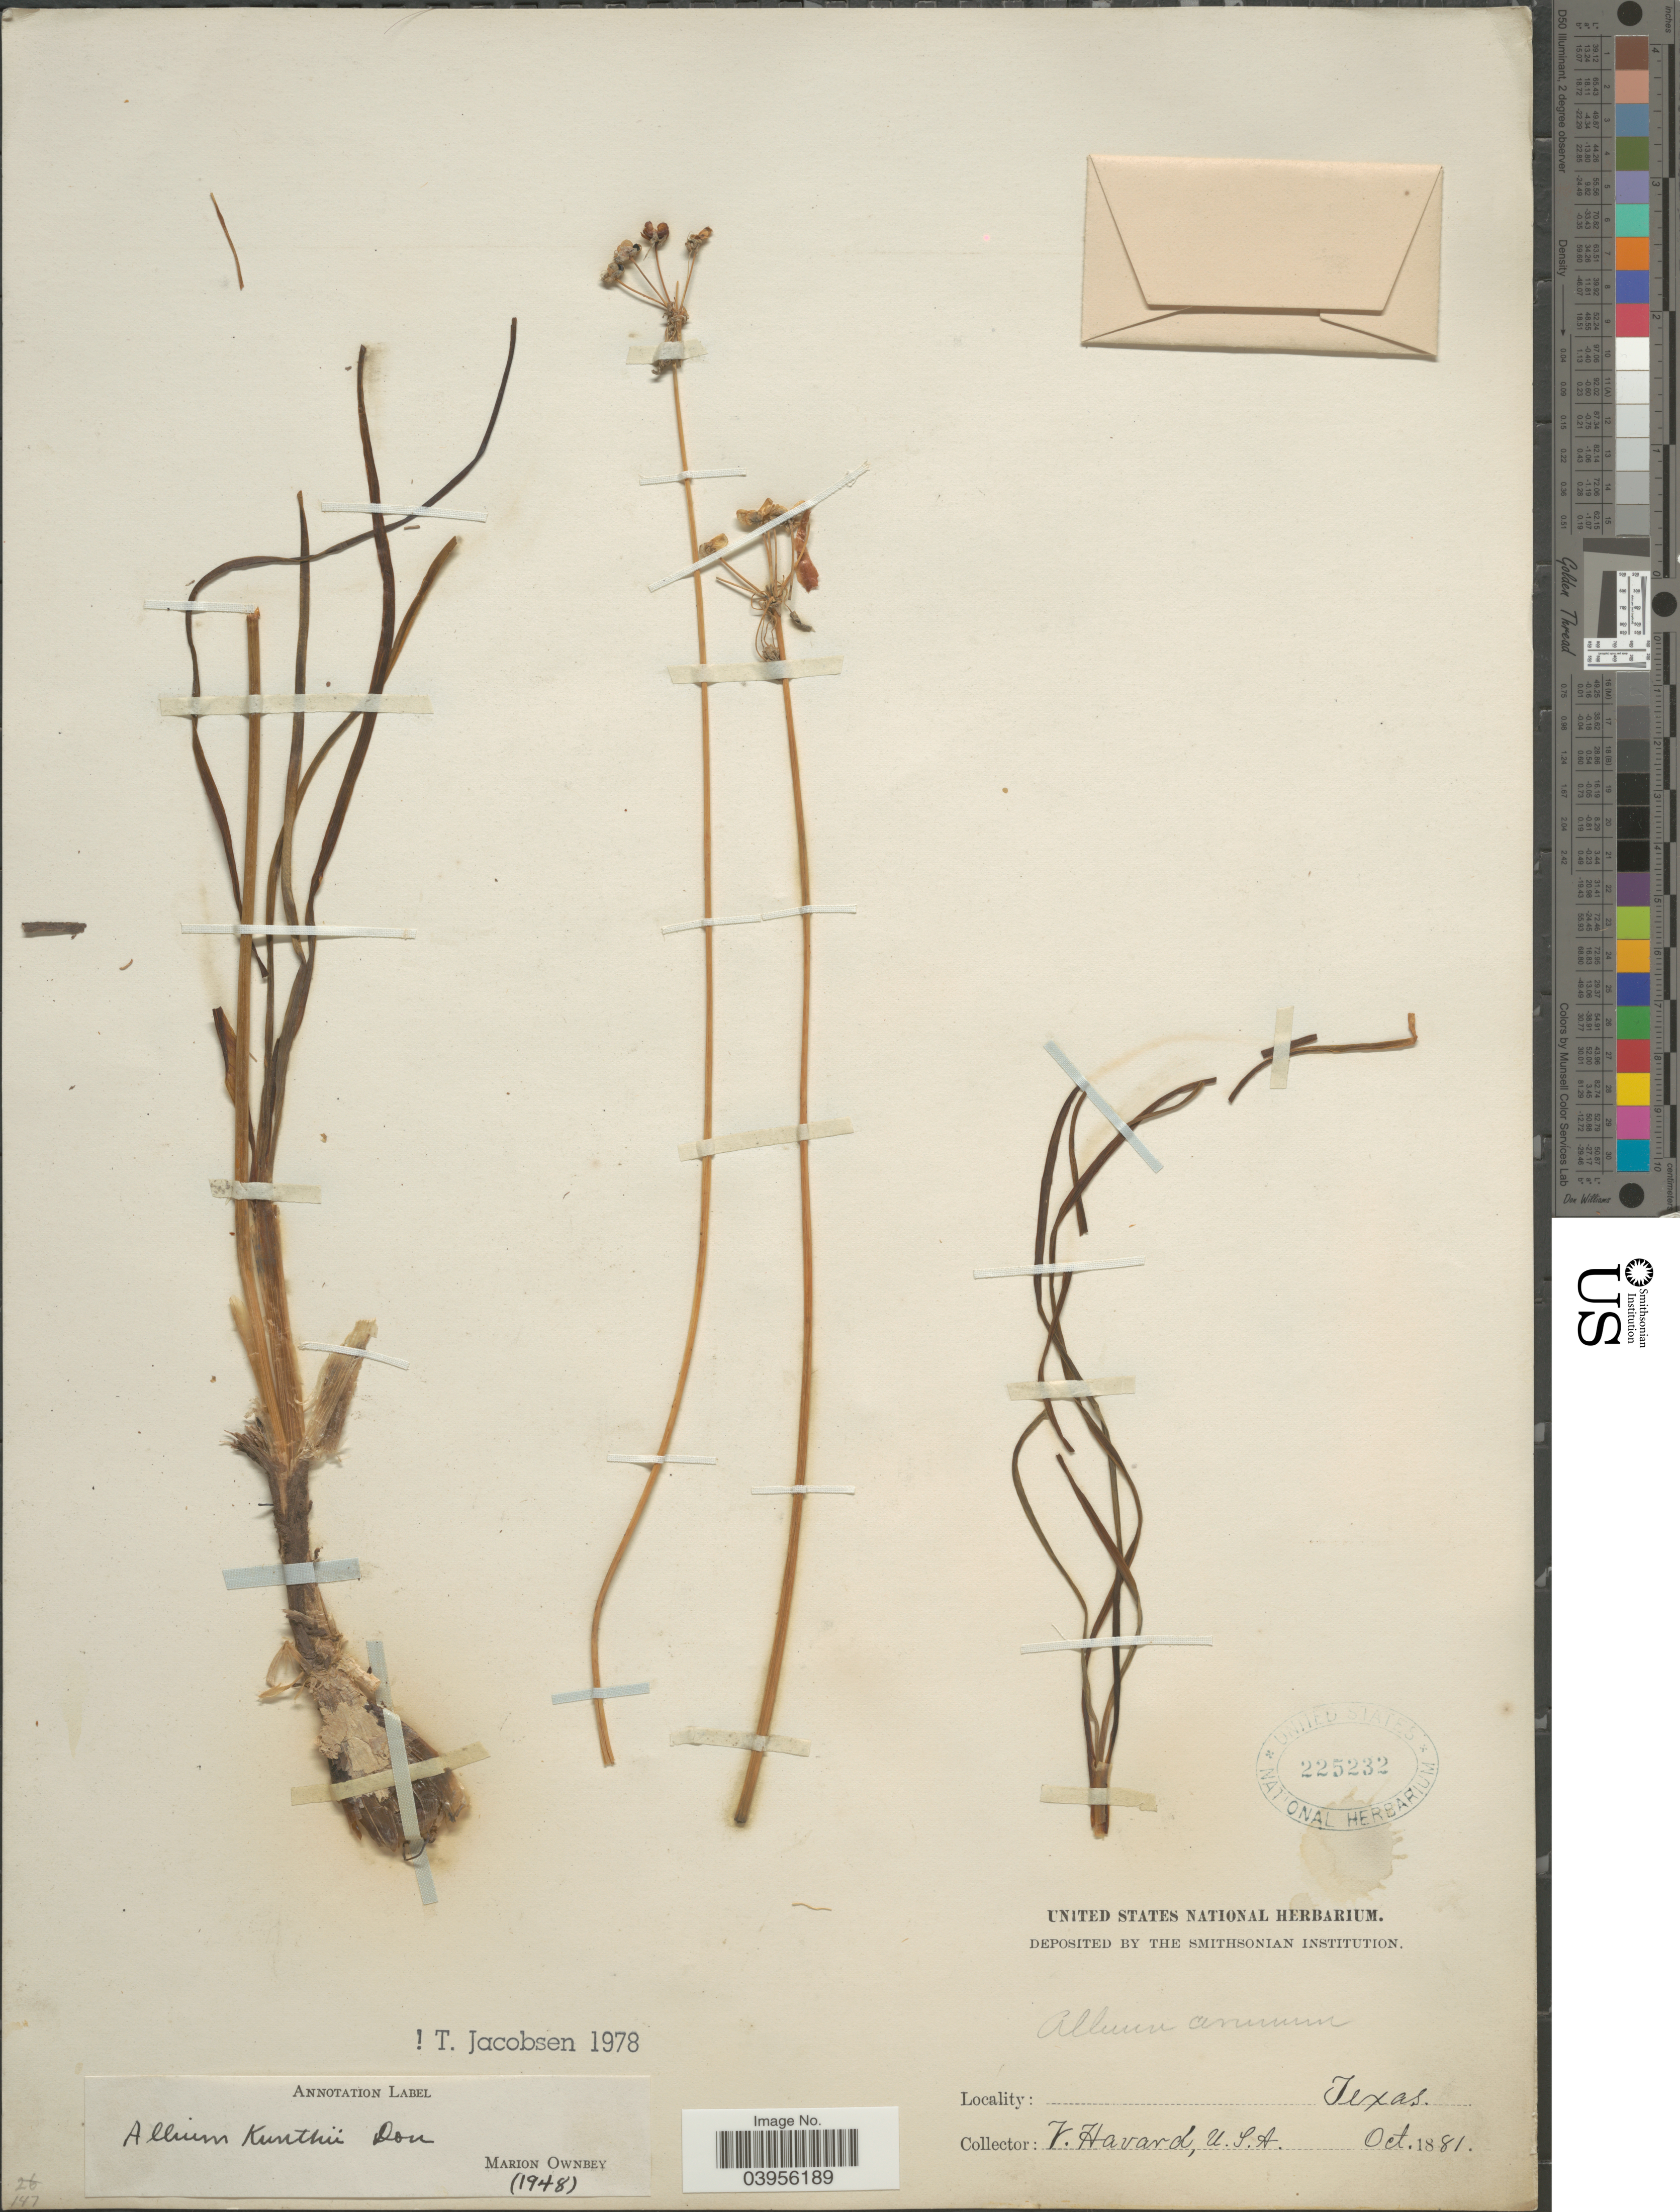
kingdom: Plantae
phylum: Tracheophyta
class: Liliopsida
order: Asparagales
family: Amaryllidaceae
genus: Allium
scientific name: Allium kunthii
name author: G. Don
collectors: V. Havard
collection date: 1881-10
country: United States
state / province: Texas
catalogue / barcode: US 225232